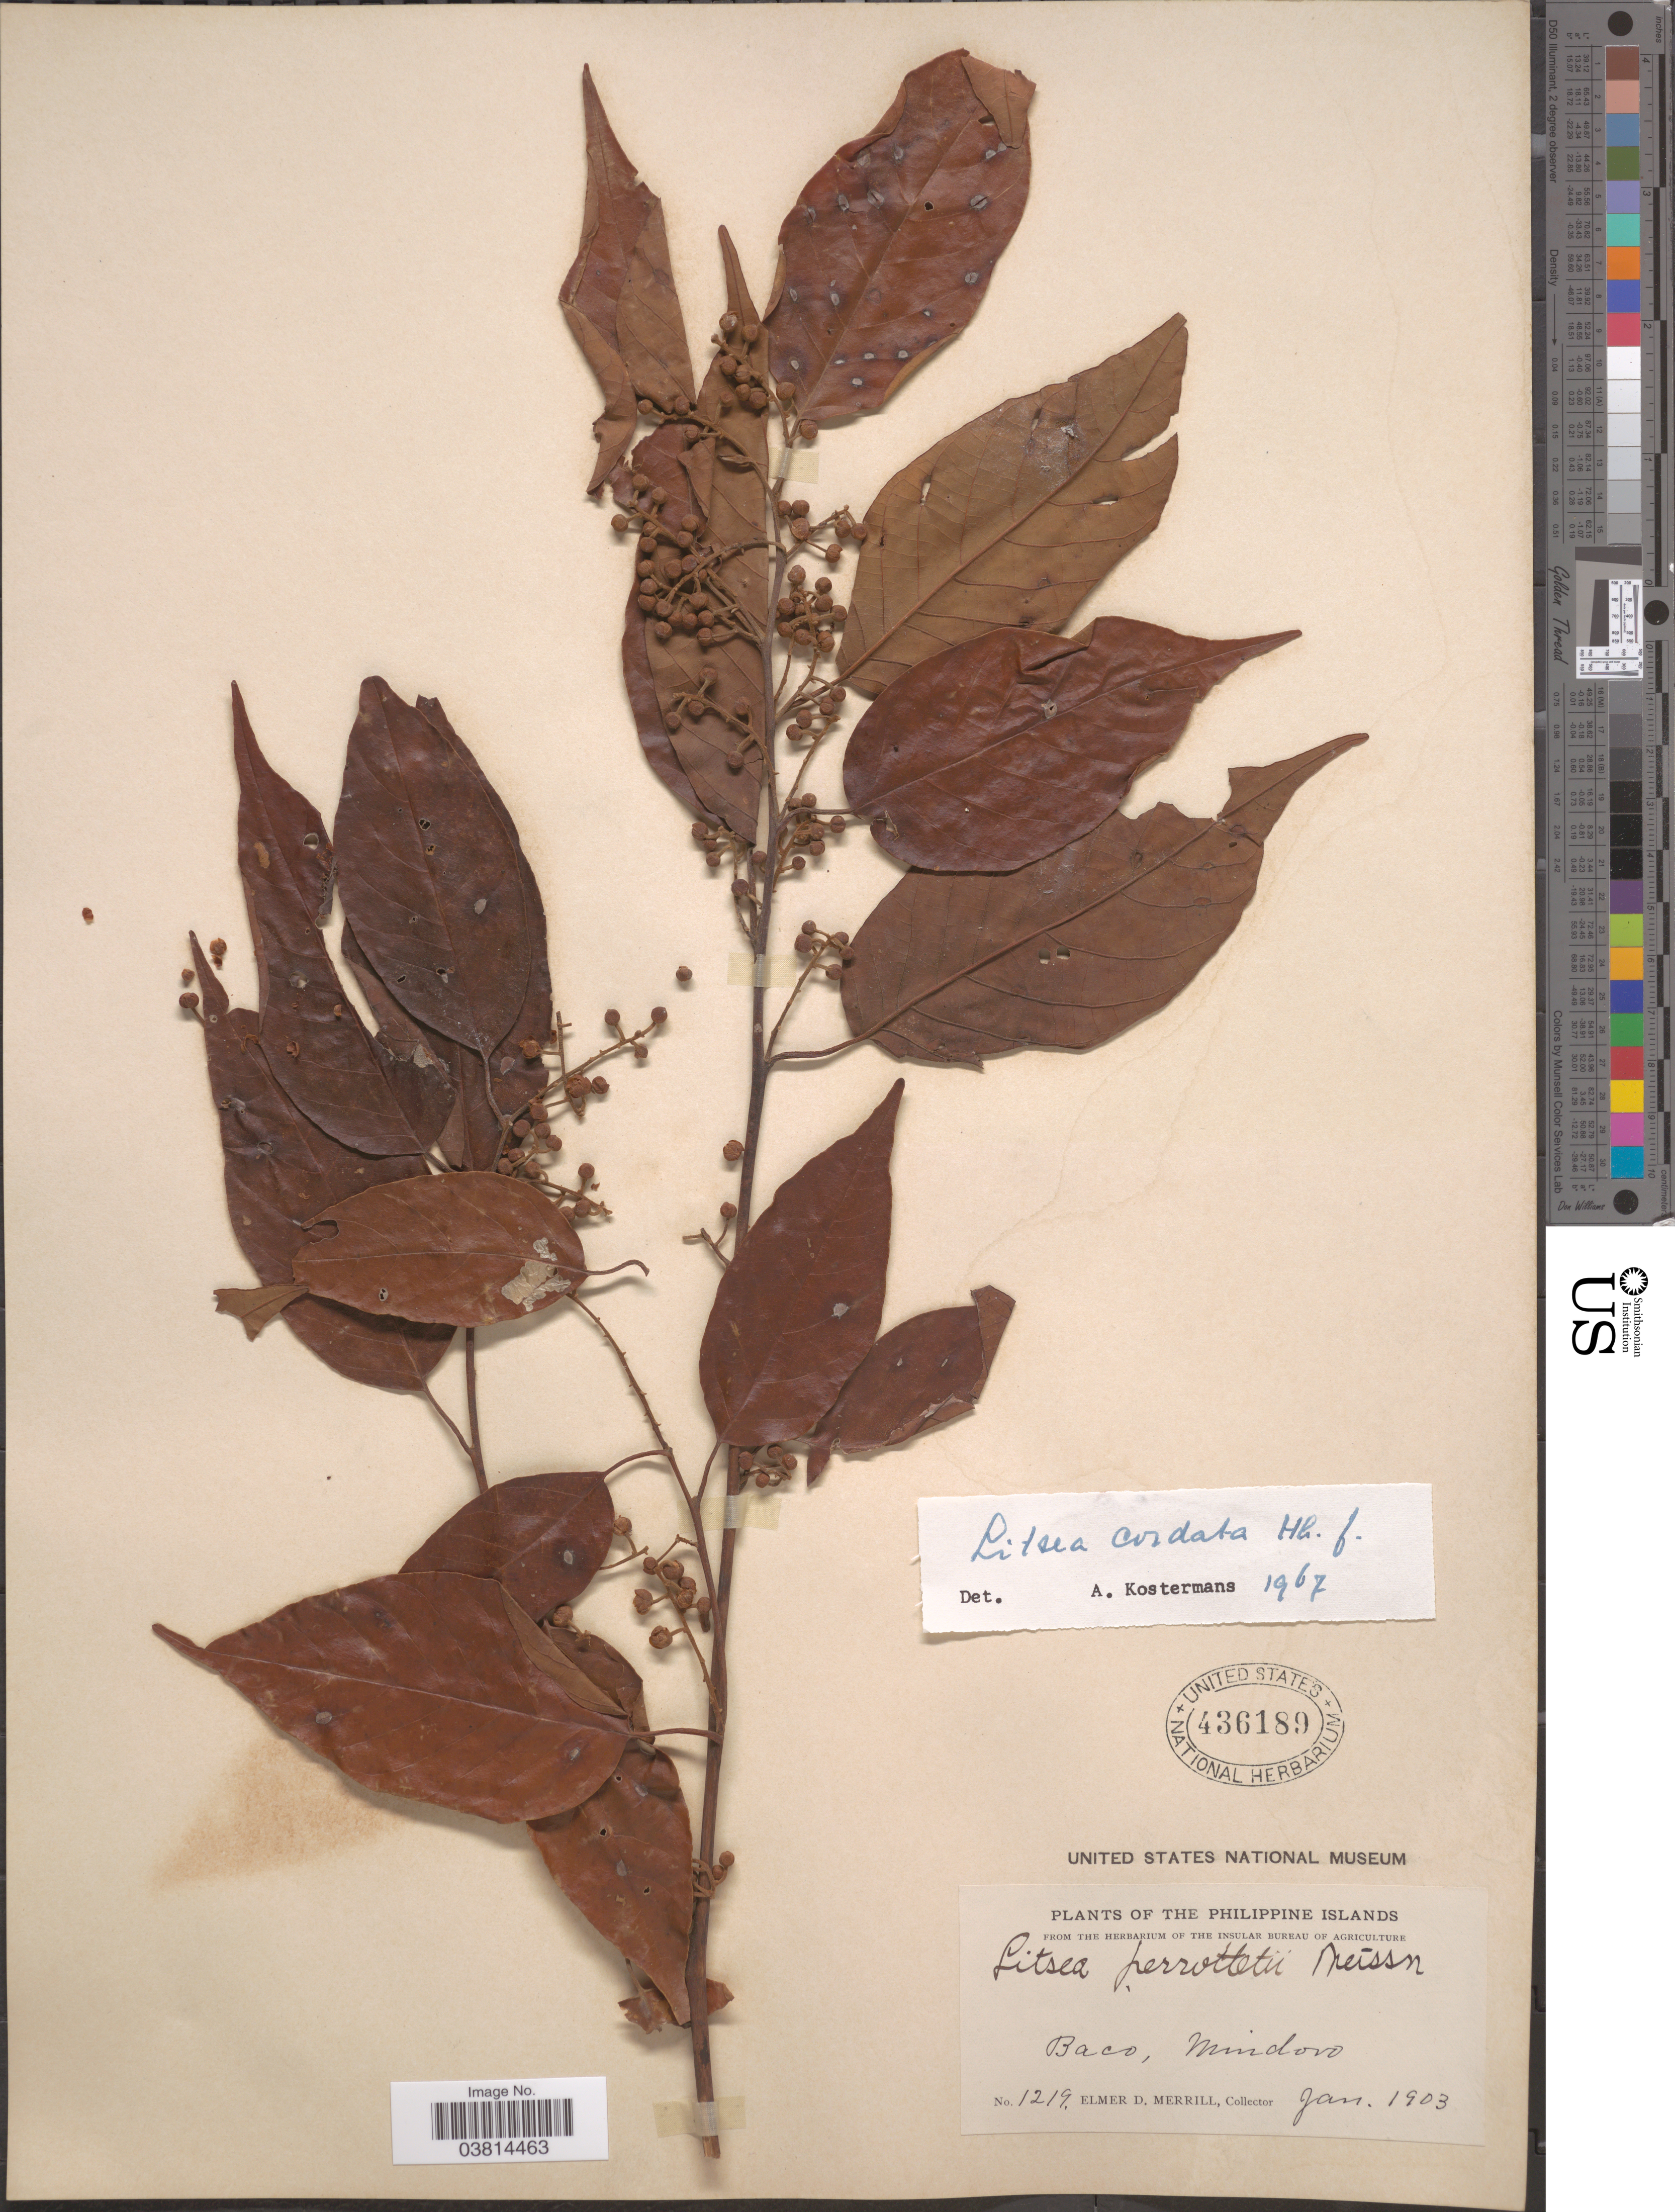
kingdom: Plantae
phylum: Tracheophyta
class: Magnoliopsida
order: Laurales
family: Lauraceae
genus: Litsea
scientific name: Litsea cordata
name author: Hook. f.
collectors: E. D. Merrill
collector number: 1219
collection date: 1903-01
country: Philippines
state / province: Mimaropa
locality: Baco, Mindoro.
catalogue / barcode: US 436189